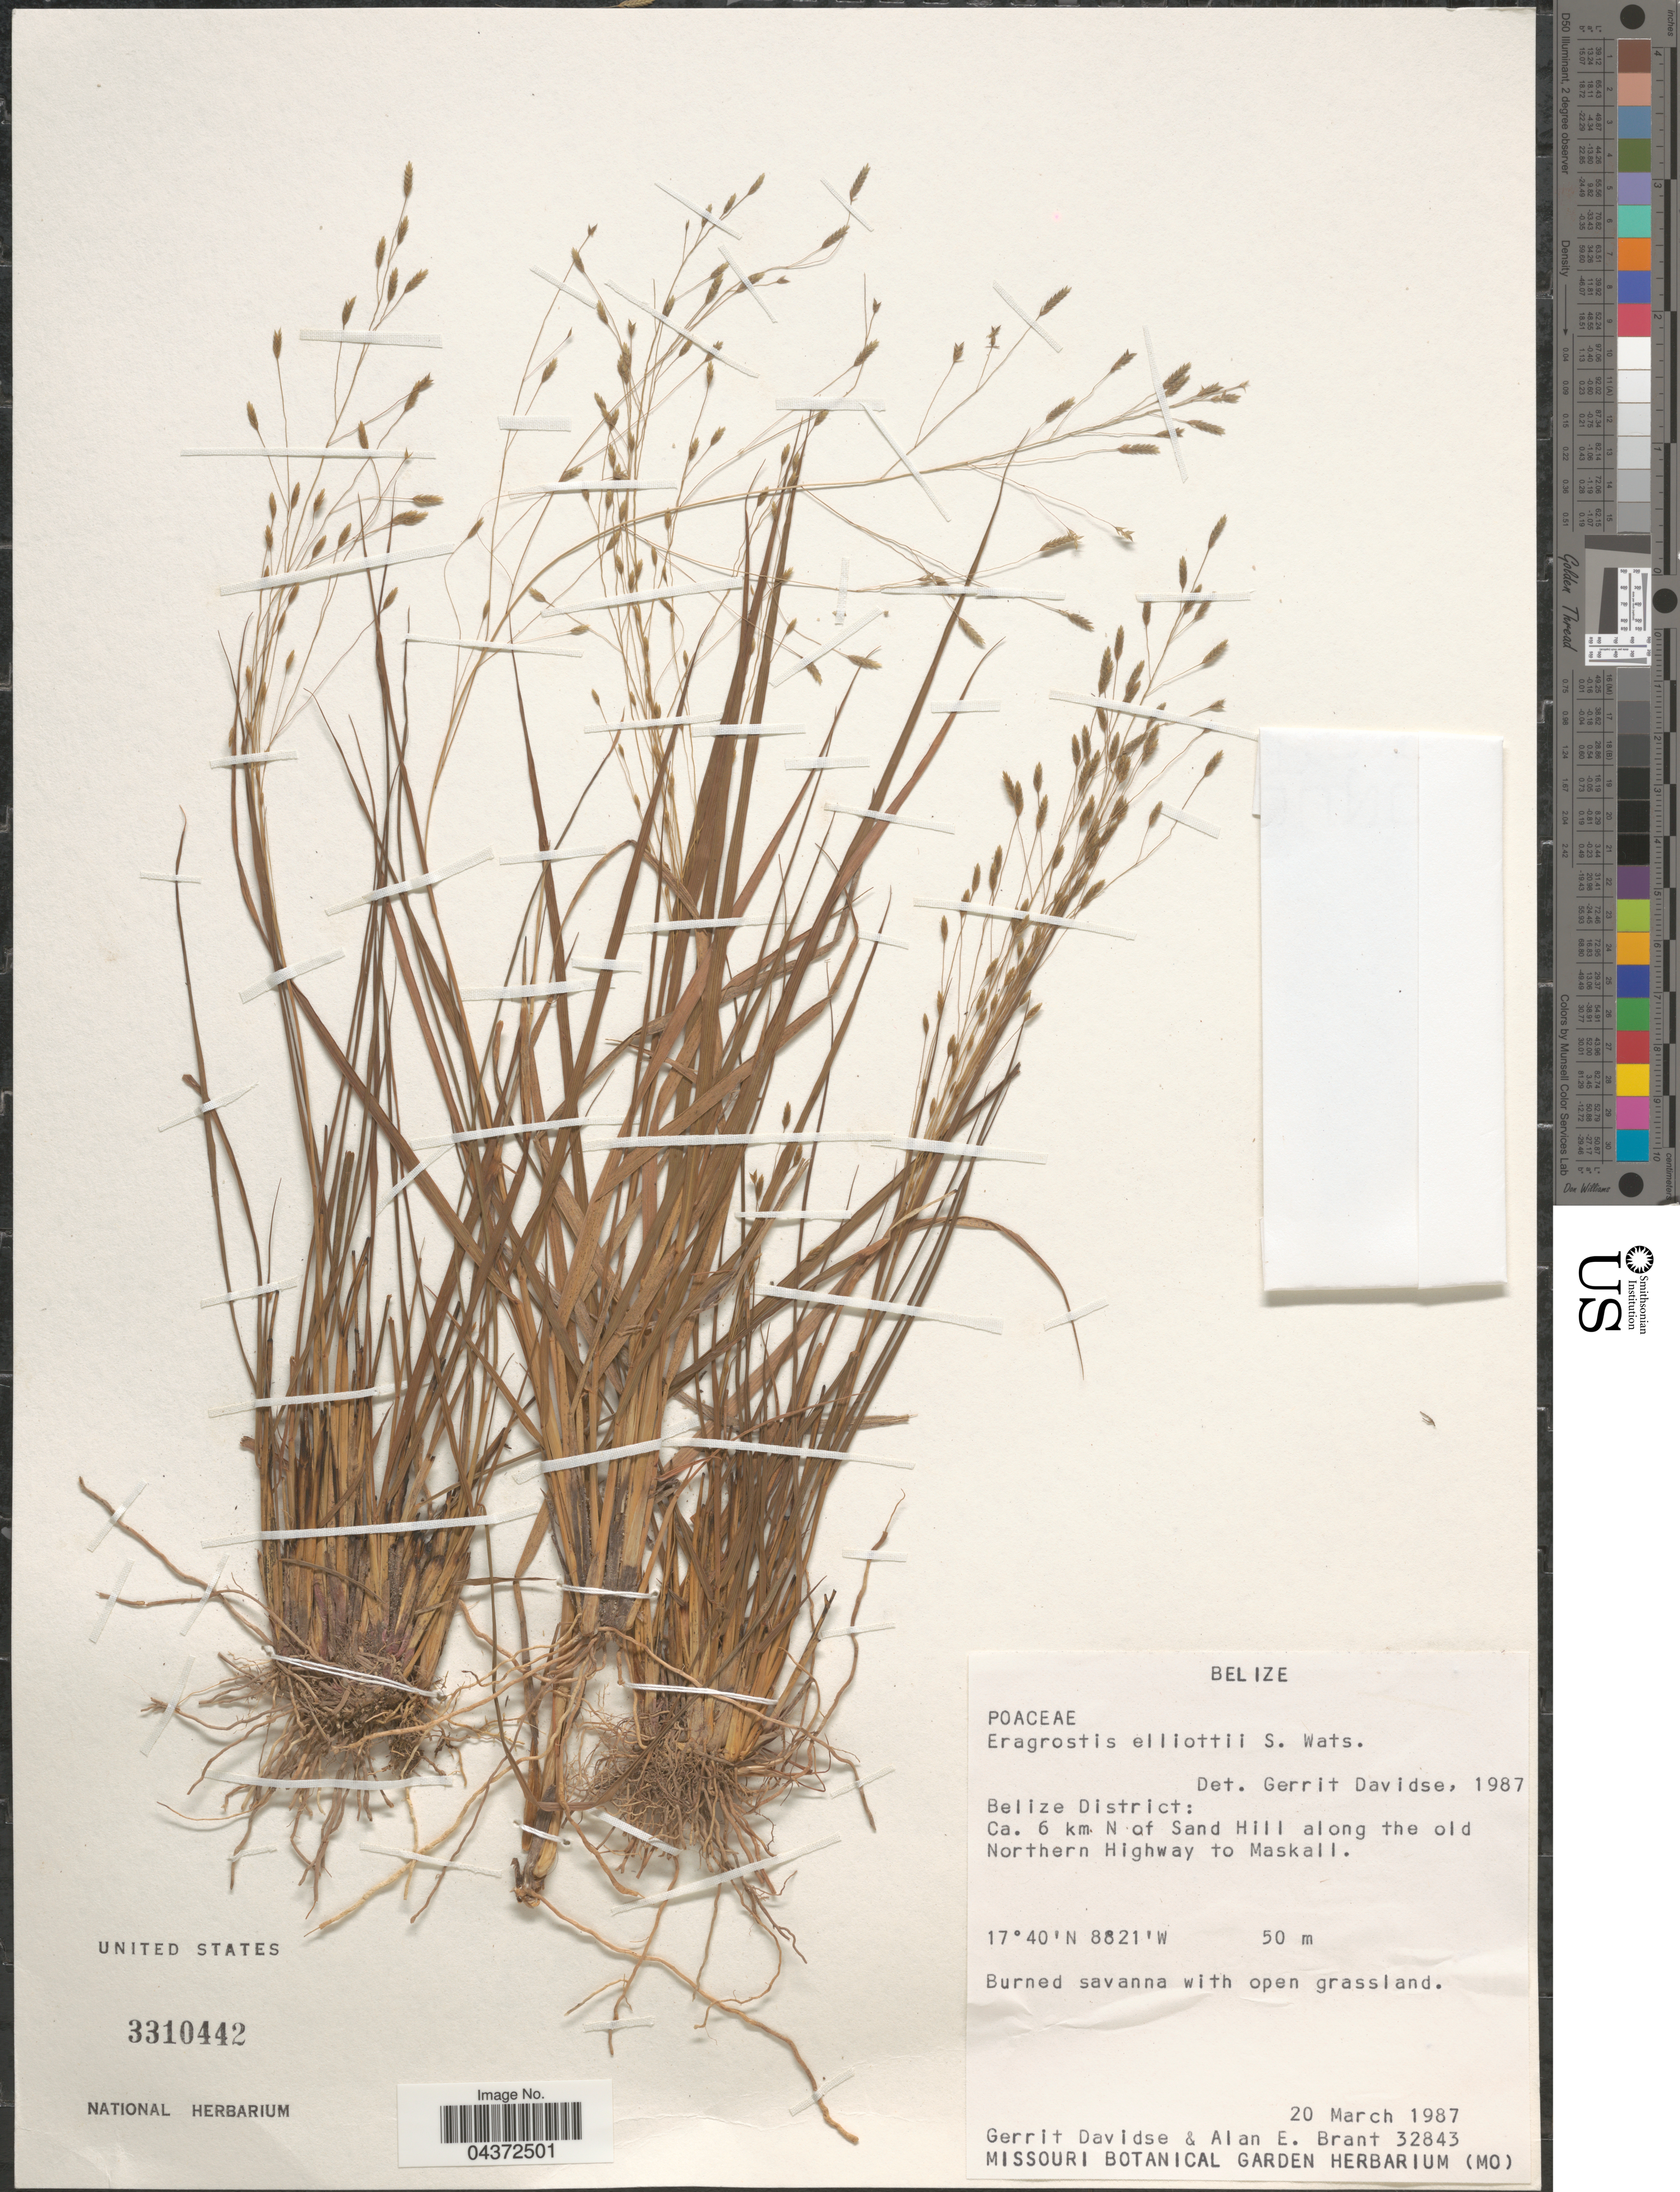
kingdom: Plantae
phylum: Tracheophyta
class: Liliopsida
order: Poales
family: Poaceae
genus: Eragrostis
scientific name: Eragrostis elliottii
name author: S. Watson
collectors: G. Davidse & A. Brant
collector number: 32843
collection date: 1987-03-20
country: Belize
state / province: Belize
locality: Belize District: Ca. 6 km N of Sand Hill along the old Northern Highway to Maskall.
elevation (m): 50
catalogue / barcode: US 3310442